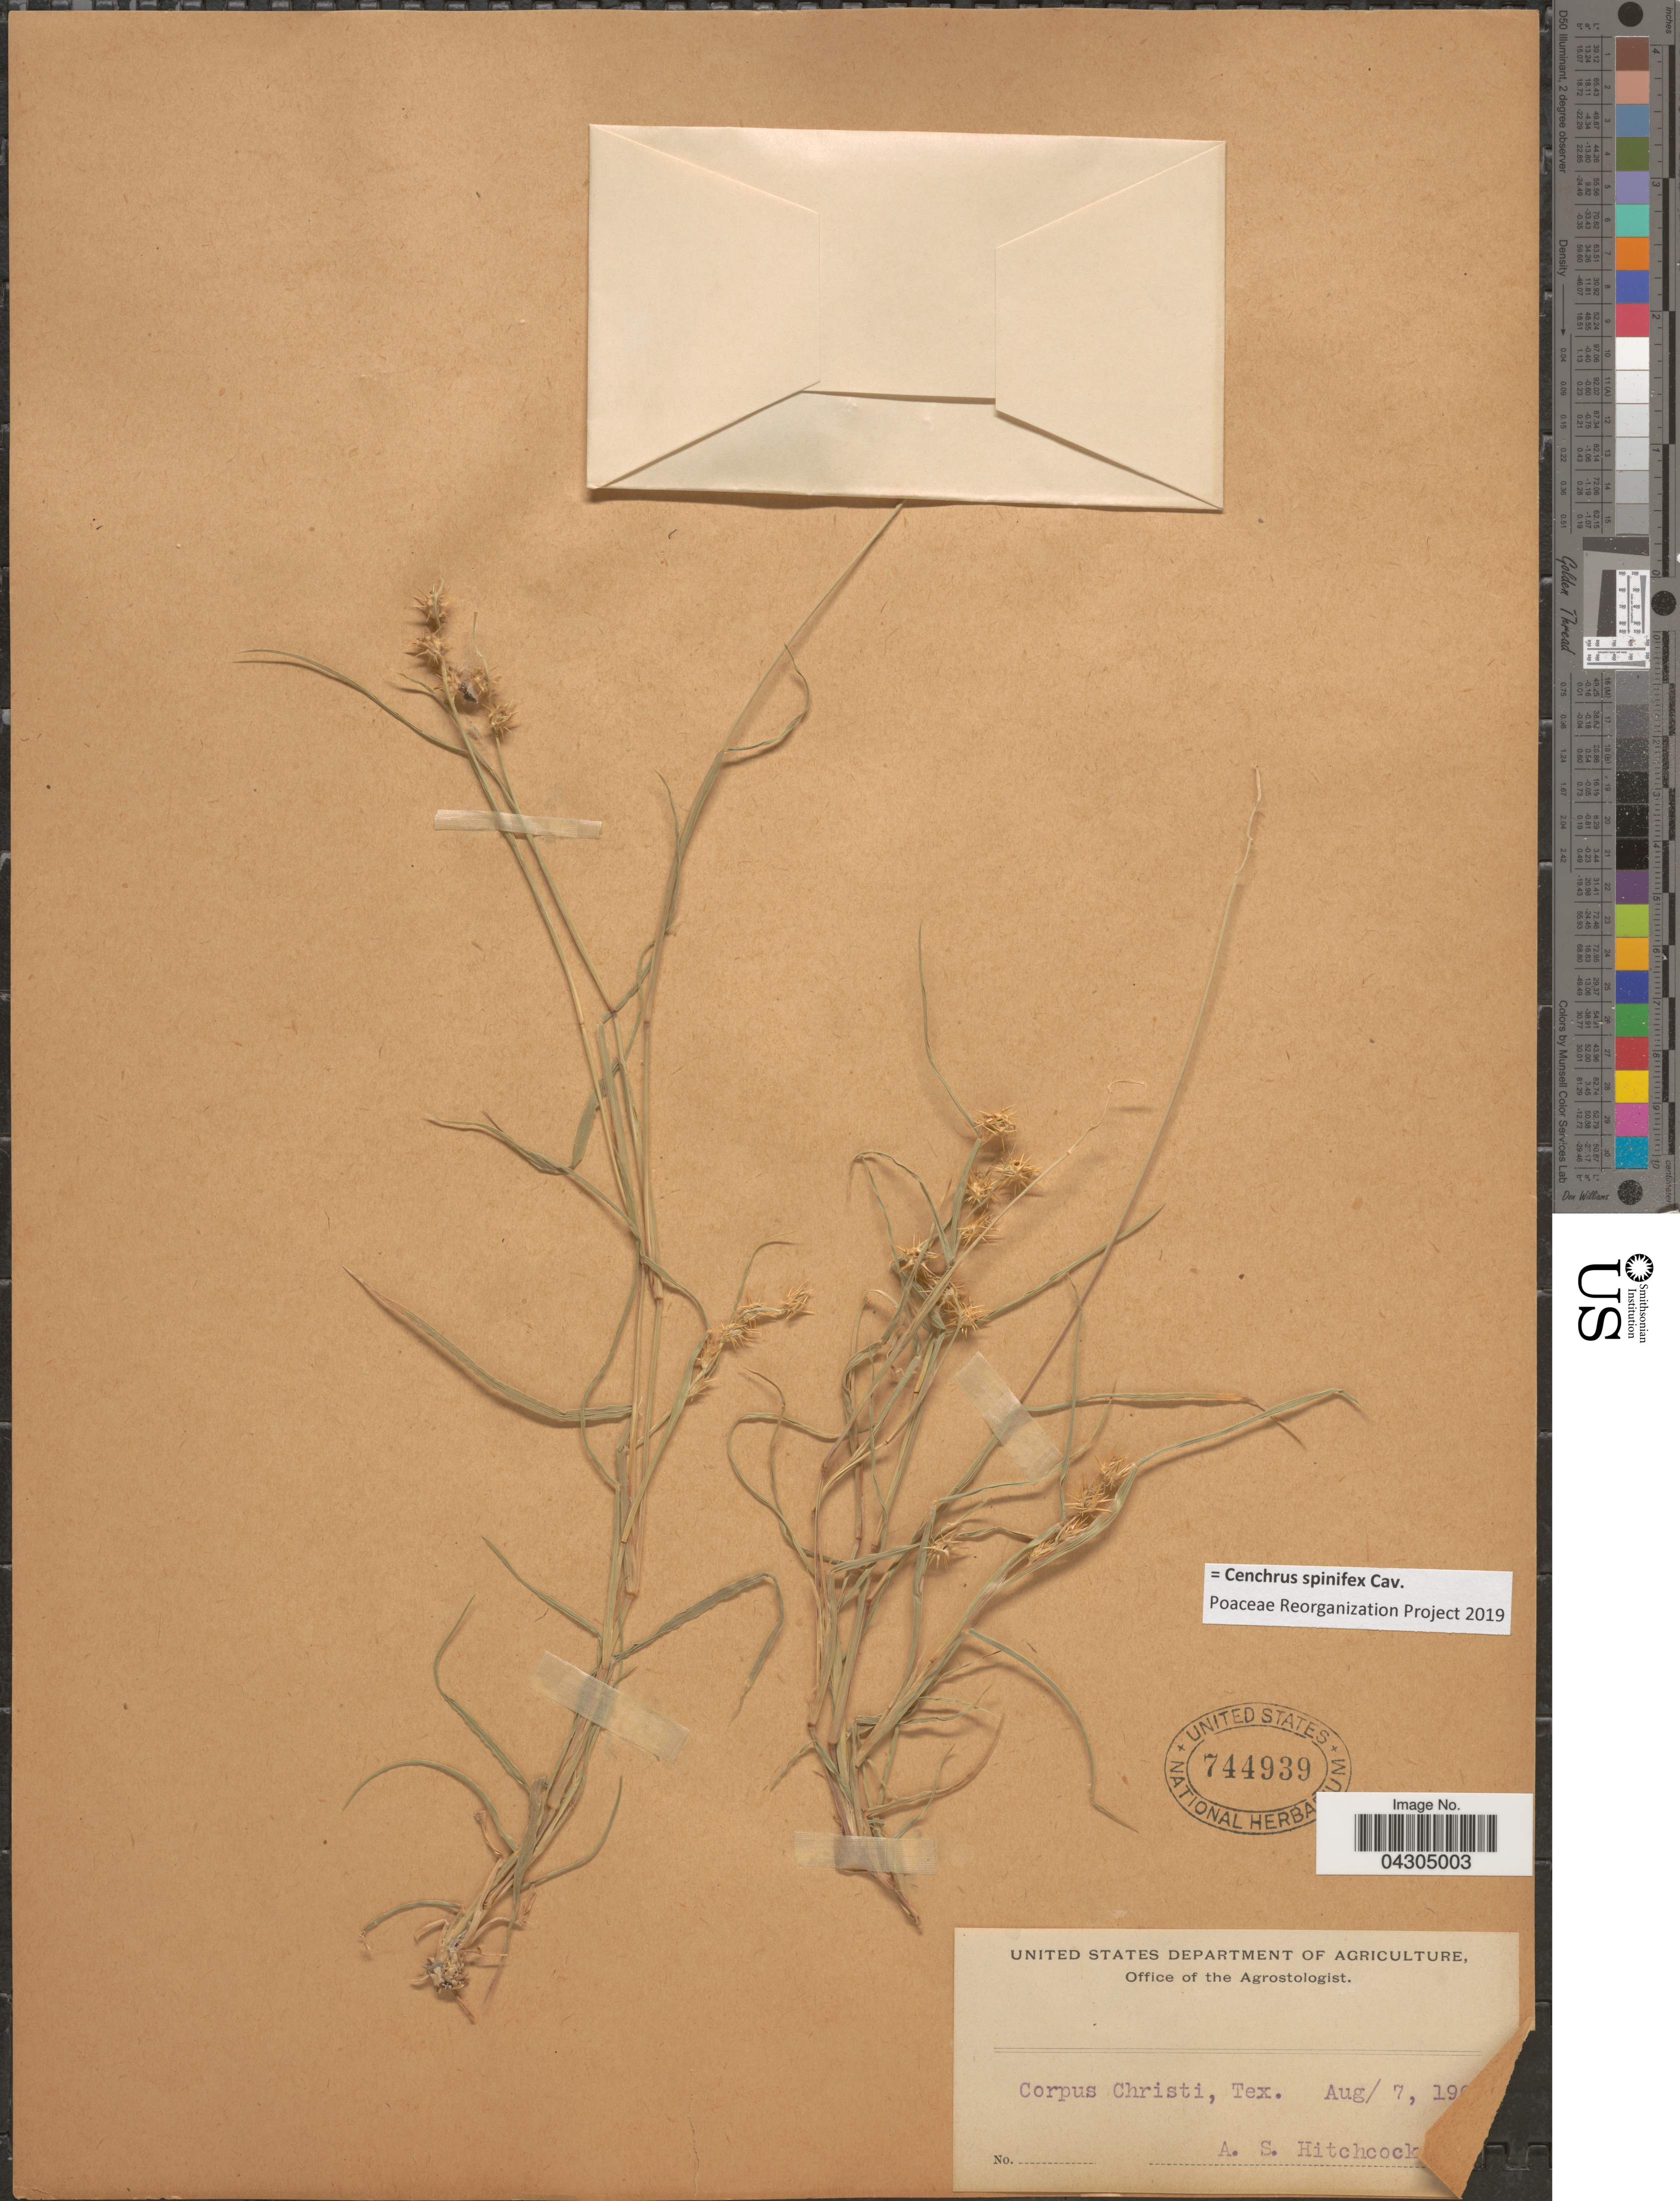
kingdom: Plantae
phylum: Tracheophyta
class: Liliopsida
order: Poales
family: Poaceae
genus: Cenchrus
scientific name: Cenchrus spinifex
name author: Cav.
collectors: A. S. Hitchcock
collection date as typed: Aug/ 7, 19!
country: United States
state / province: Texas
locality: Corpus Christi.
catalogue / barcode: US 744939